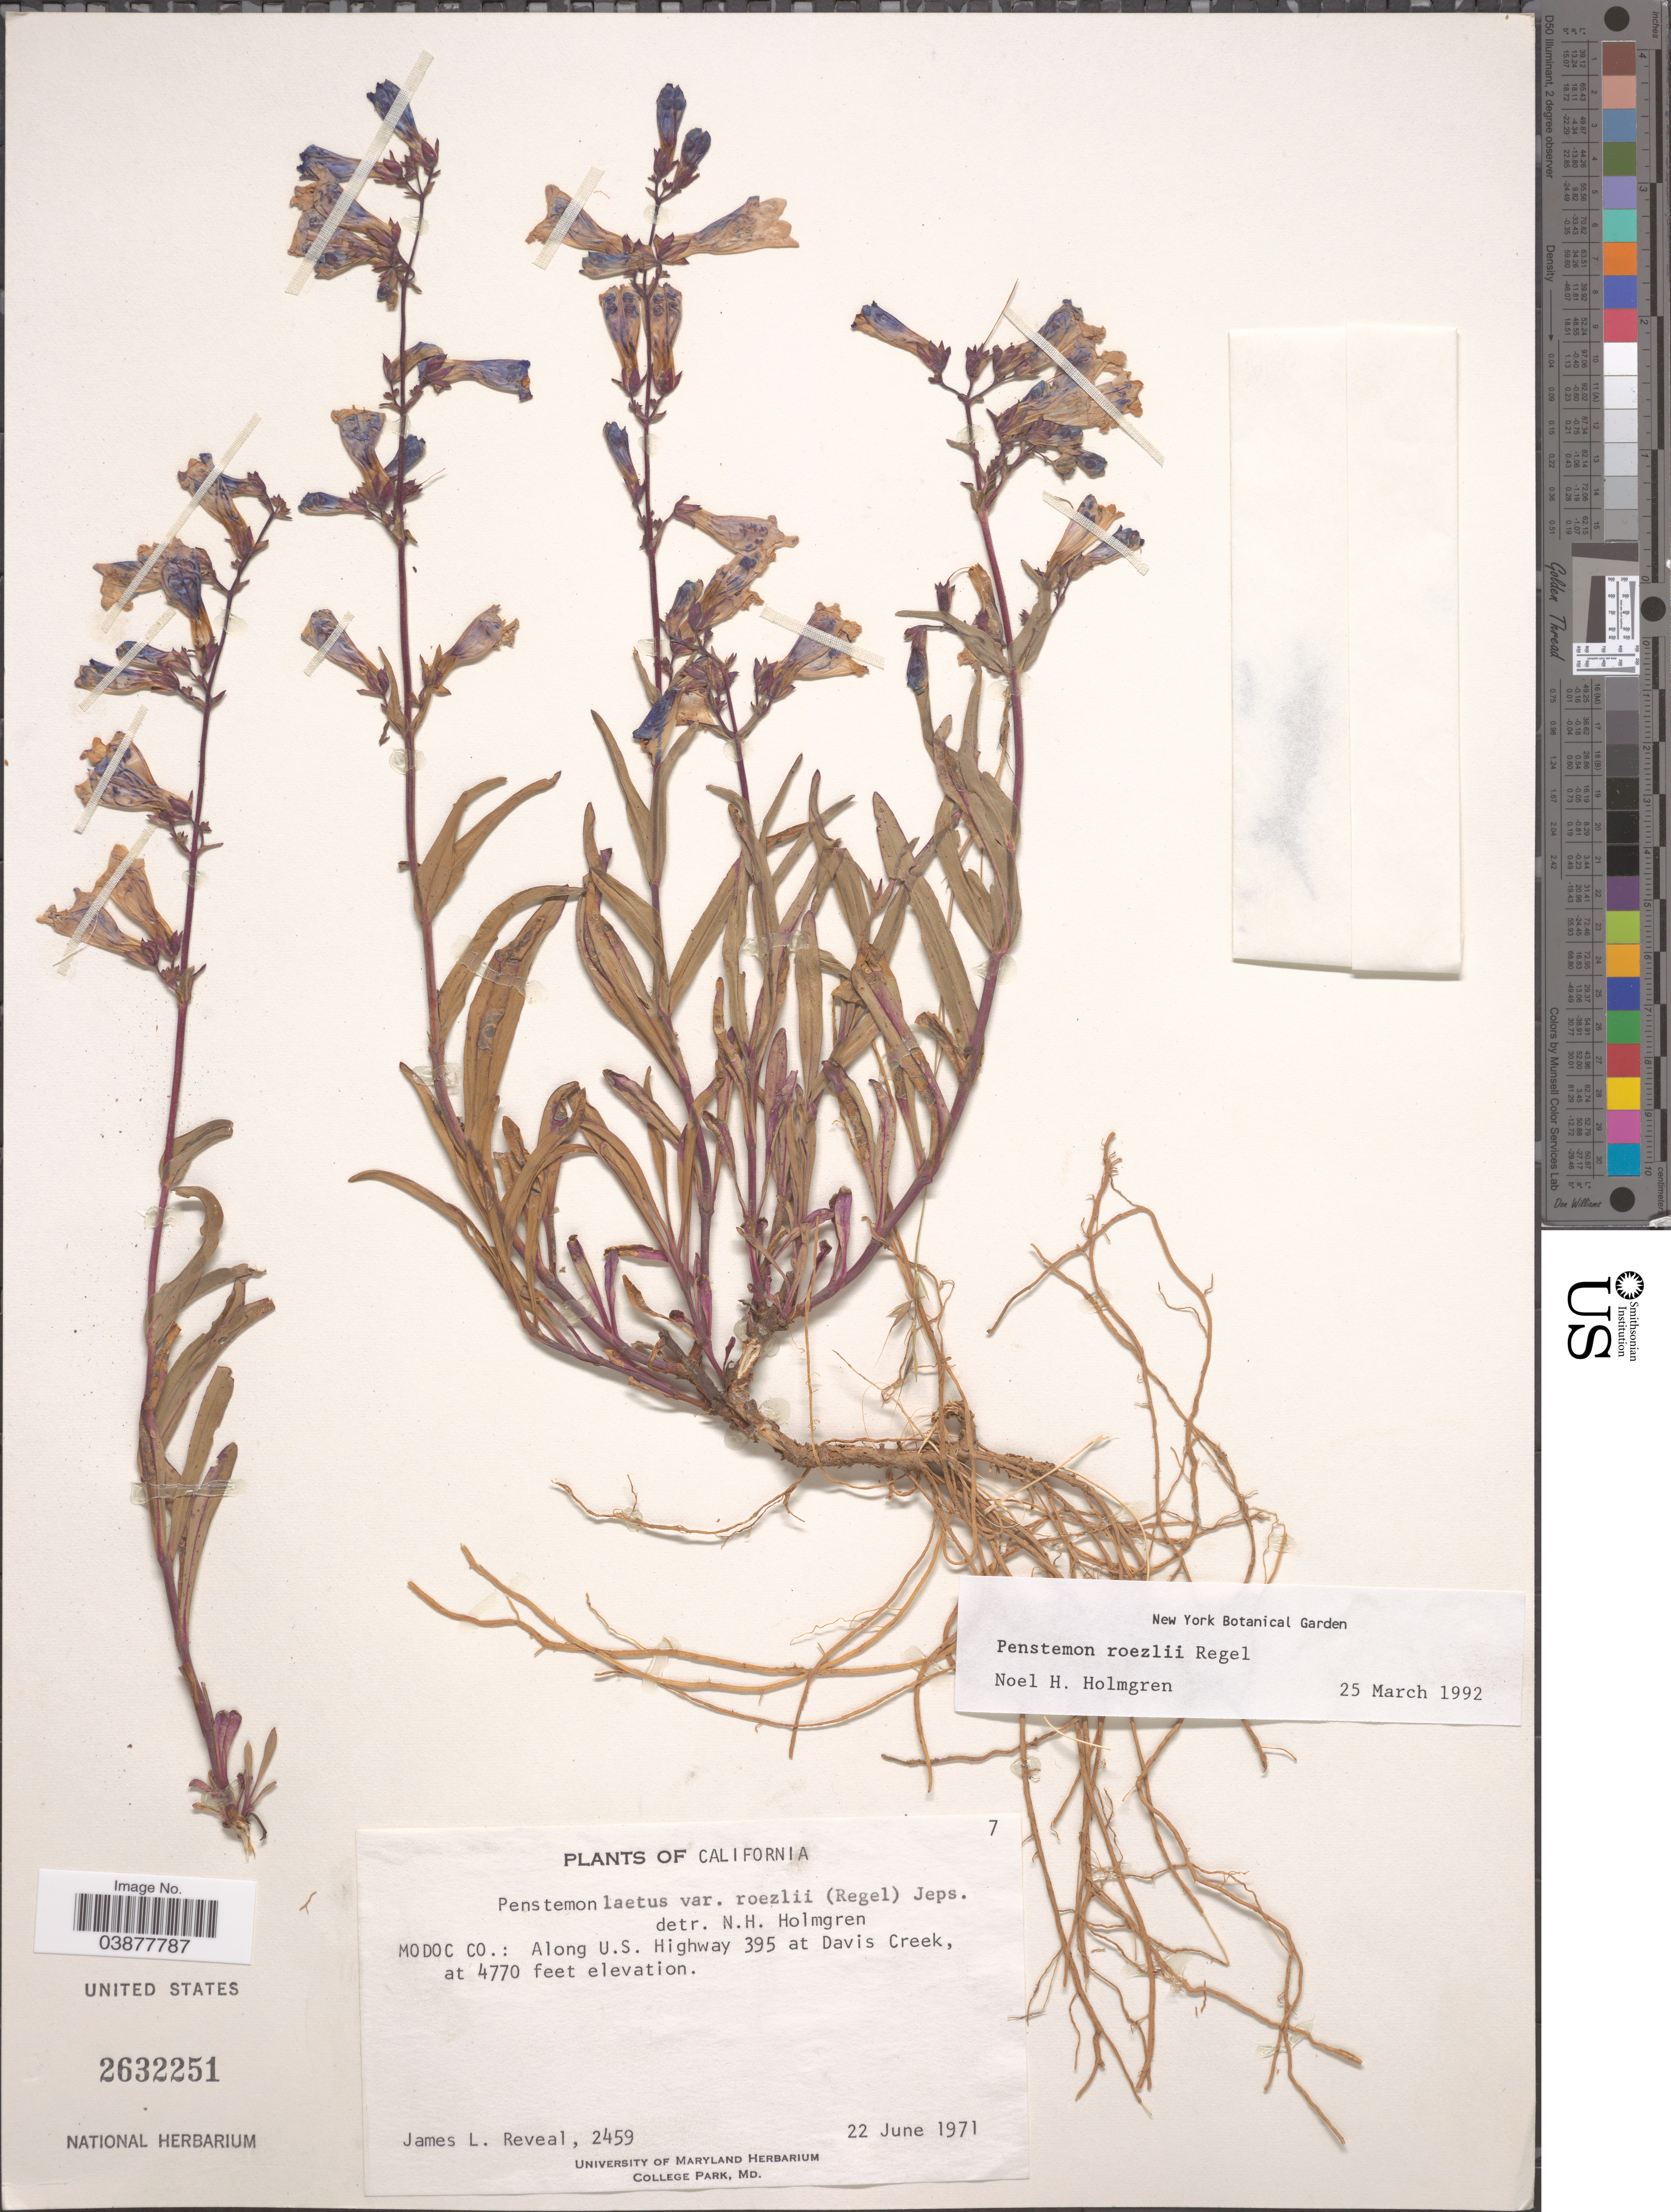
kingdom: Plantae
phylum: Tracheophyta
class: Magnoliopsida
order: Lamiales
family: Plantaginaceae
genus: Penstemon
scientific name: Penstemon roezlii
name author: Regel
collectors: J. L. Reveal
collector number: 2459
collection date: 1971-06-22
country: United States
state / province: California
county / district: Modoc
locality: Modoc Co.: Along U.S. Highway 395 at Davis Creek.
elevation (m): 1454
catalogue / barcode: US 2632251